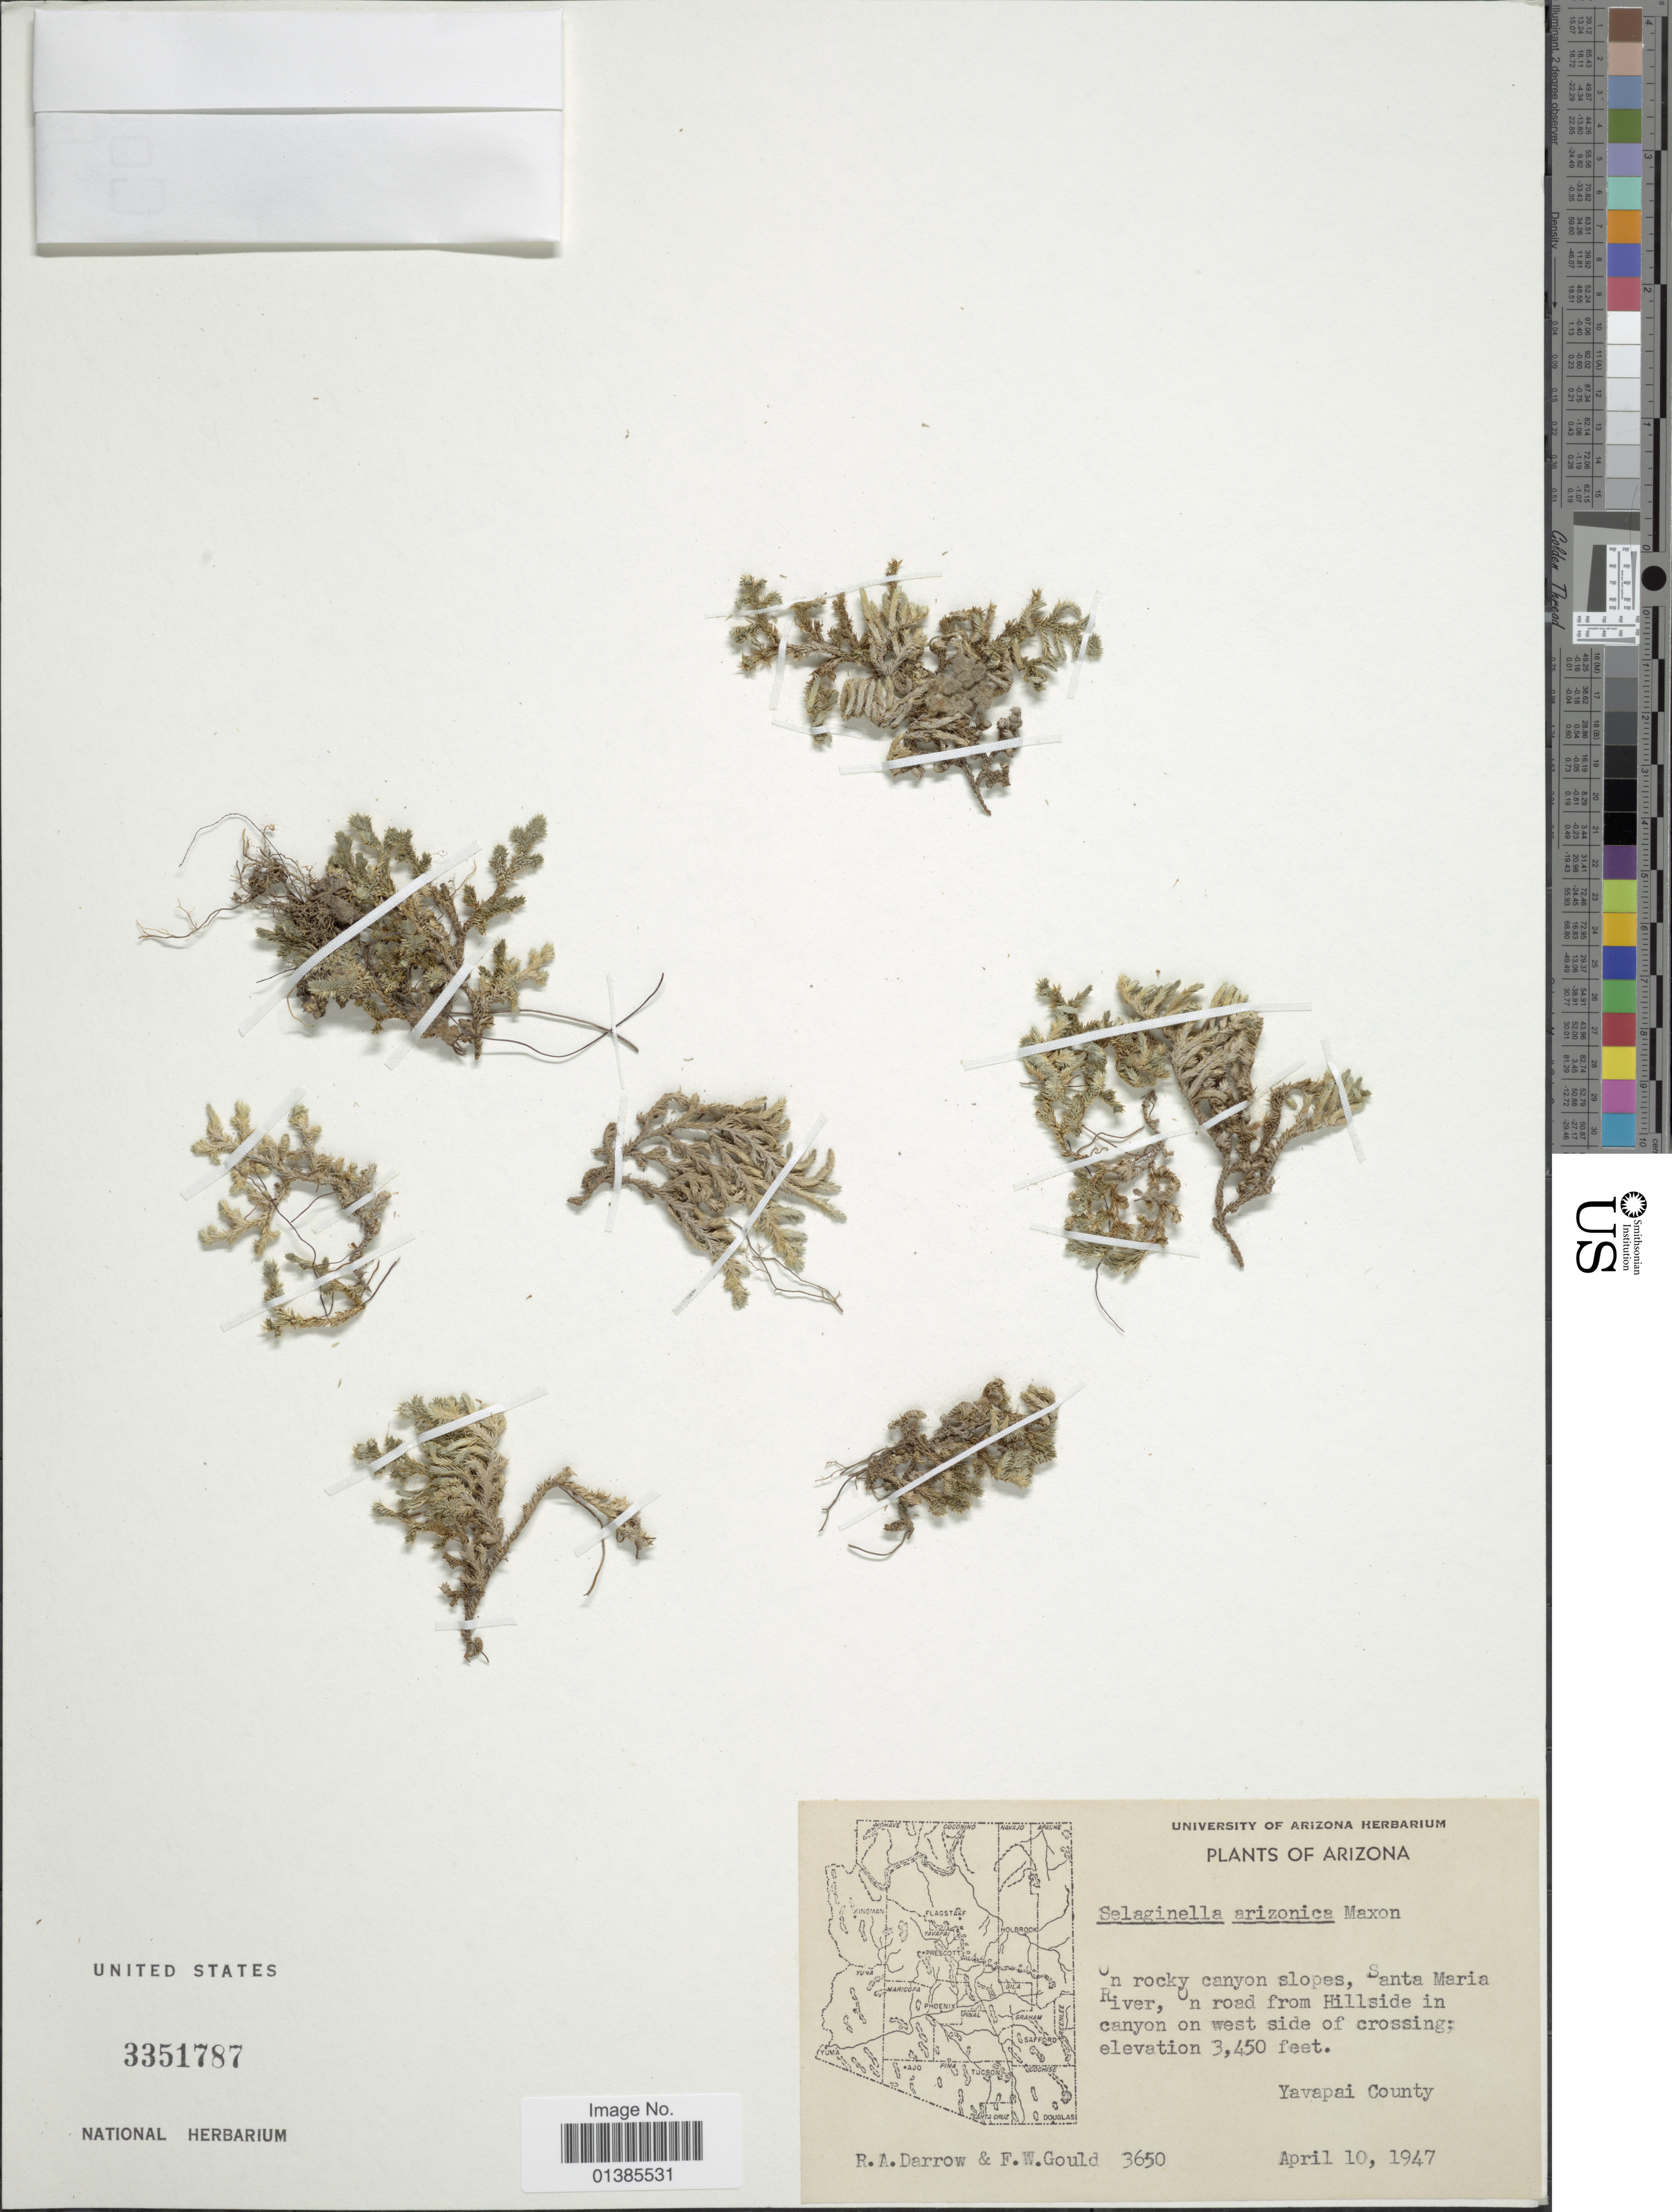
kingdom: Plantae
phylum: Tracheophyta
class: Lycopodiopsida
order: Selaginellales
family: Selaginellaceae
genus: Selaginella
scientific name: Selaginella arizonica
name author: Maxon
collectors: R. A. Darrow & F. W. Gould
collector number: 3650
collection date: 1947-04-10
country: United States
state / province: Arizona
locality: On rocky canyon slopes, Santa Maria River, on roda from Hillside in canyon on west side of crossing. Yavapai County.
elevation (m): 1052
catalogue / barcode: US 3351787